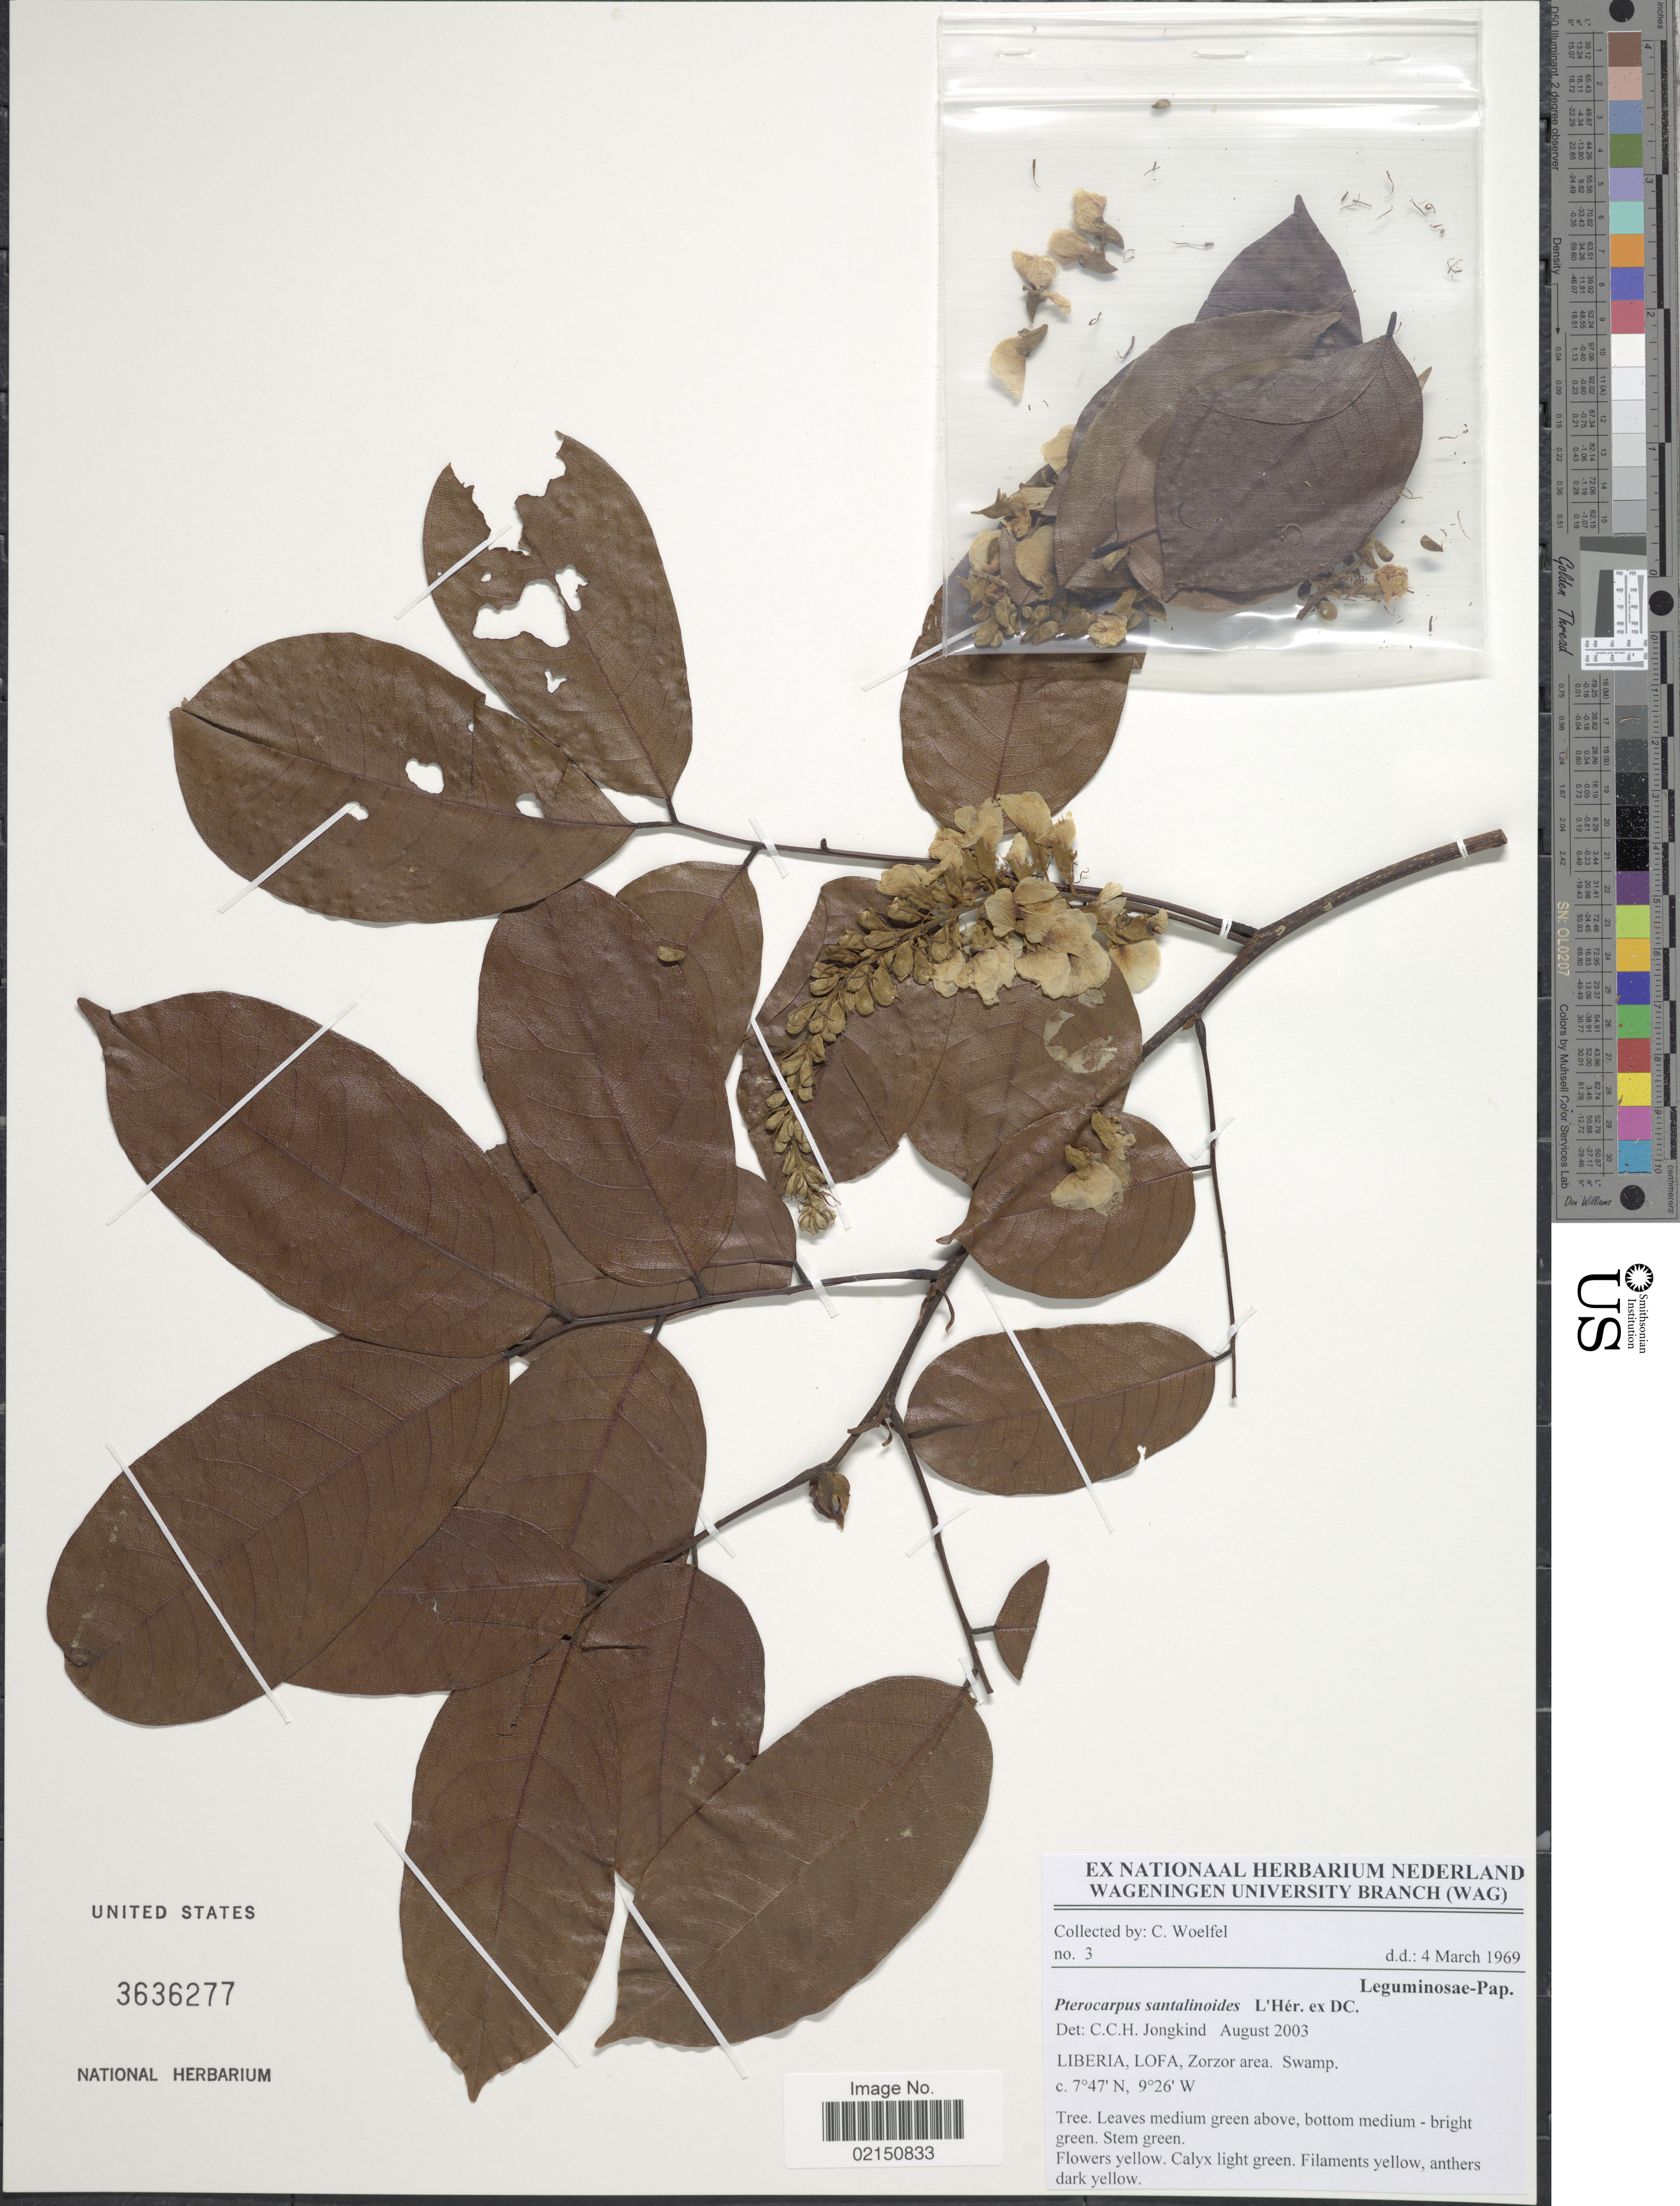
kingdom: Plantae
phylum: Tracheophyta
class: Magnoliopsida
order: Fabales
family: Fabaceae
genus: Pterocarpus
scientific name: Pterocarpus santalinoides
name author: L'Hér. ex DC.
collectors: C. Woelfel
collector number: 3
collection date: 1969-03-04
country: Liberia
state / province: Lofa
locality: Zorzor area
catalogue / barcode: US 3636277